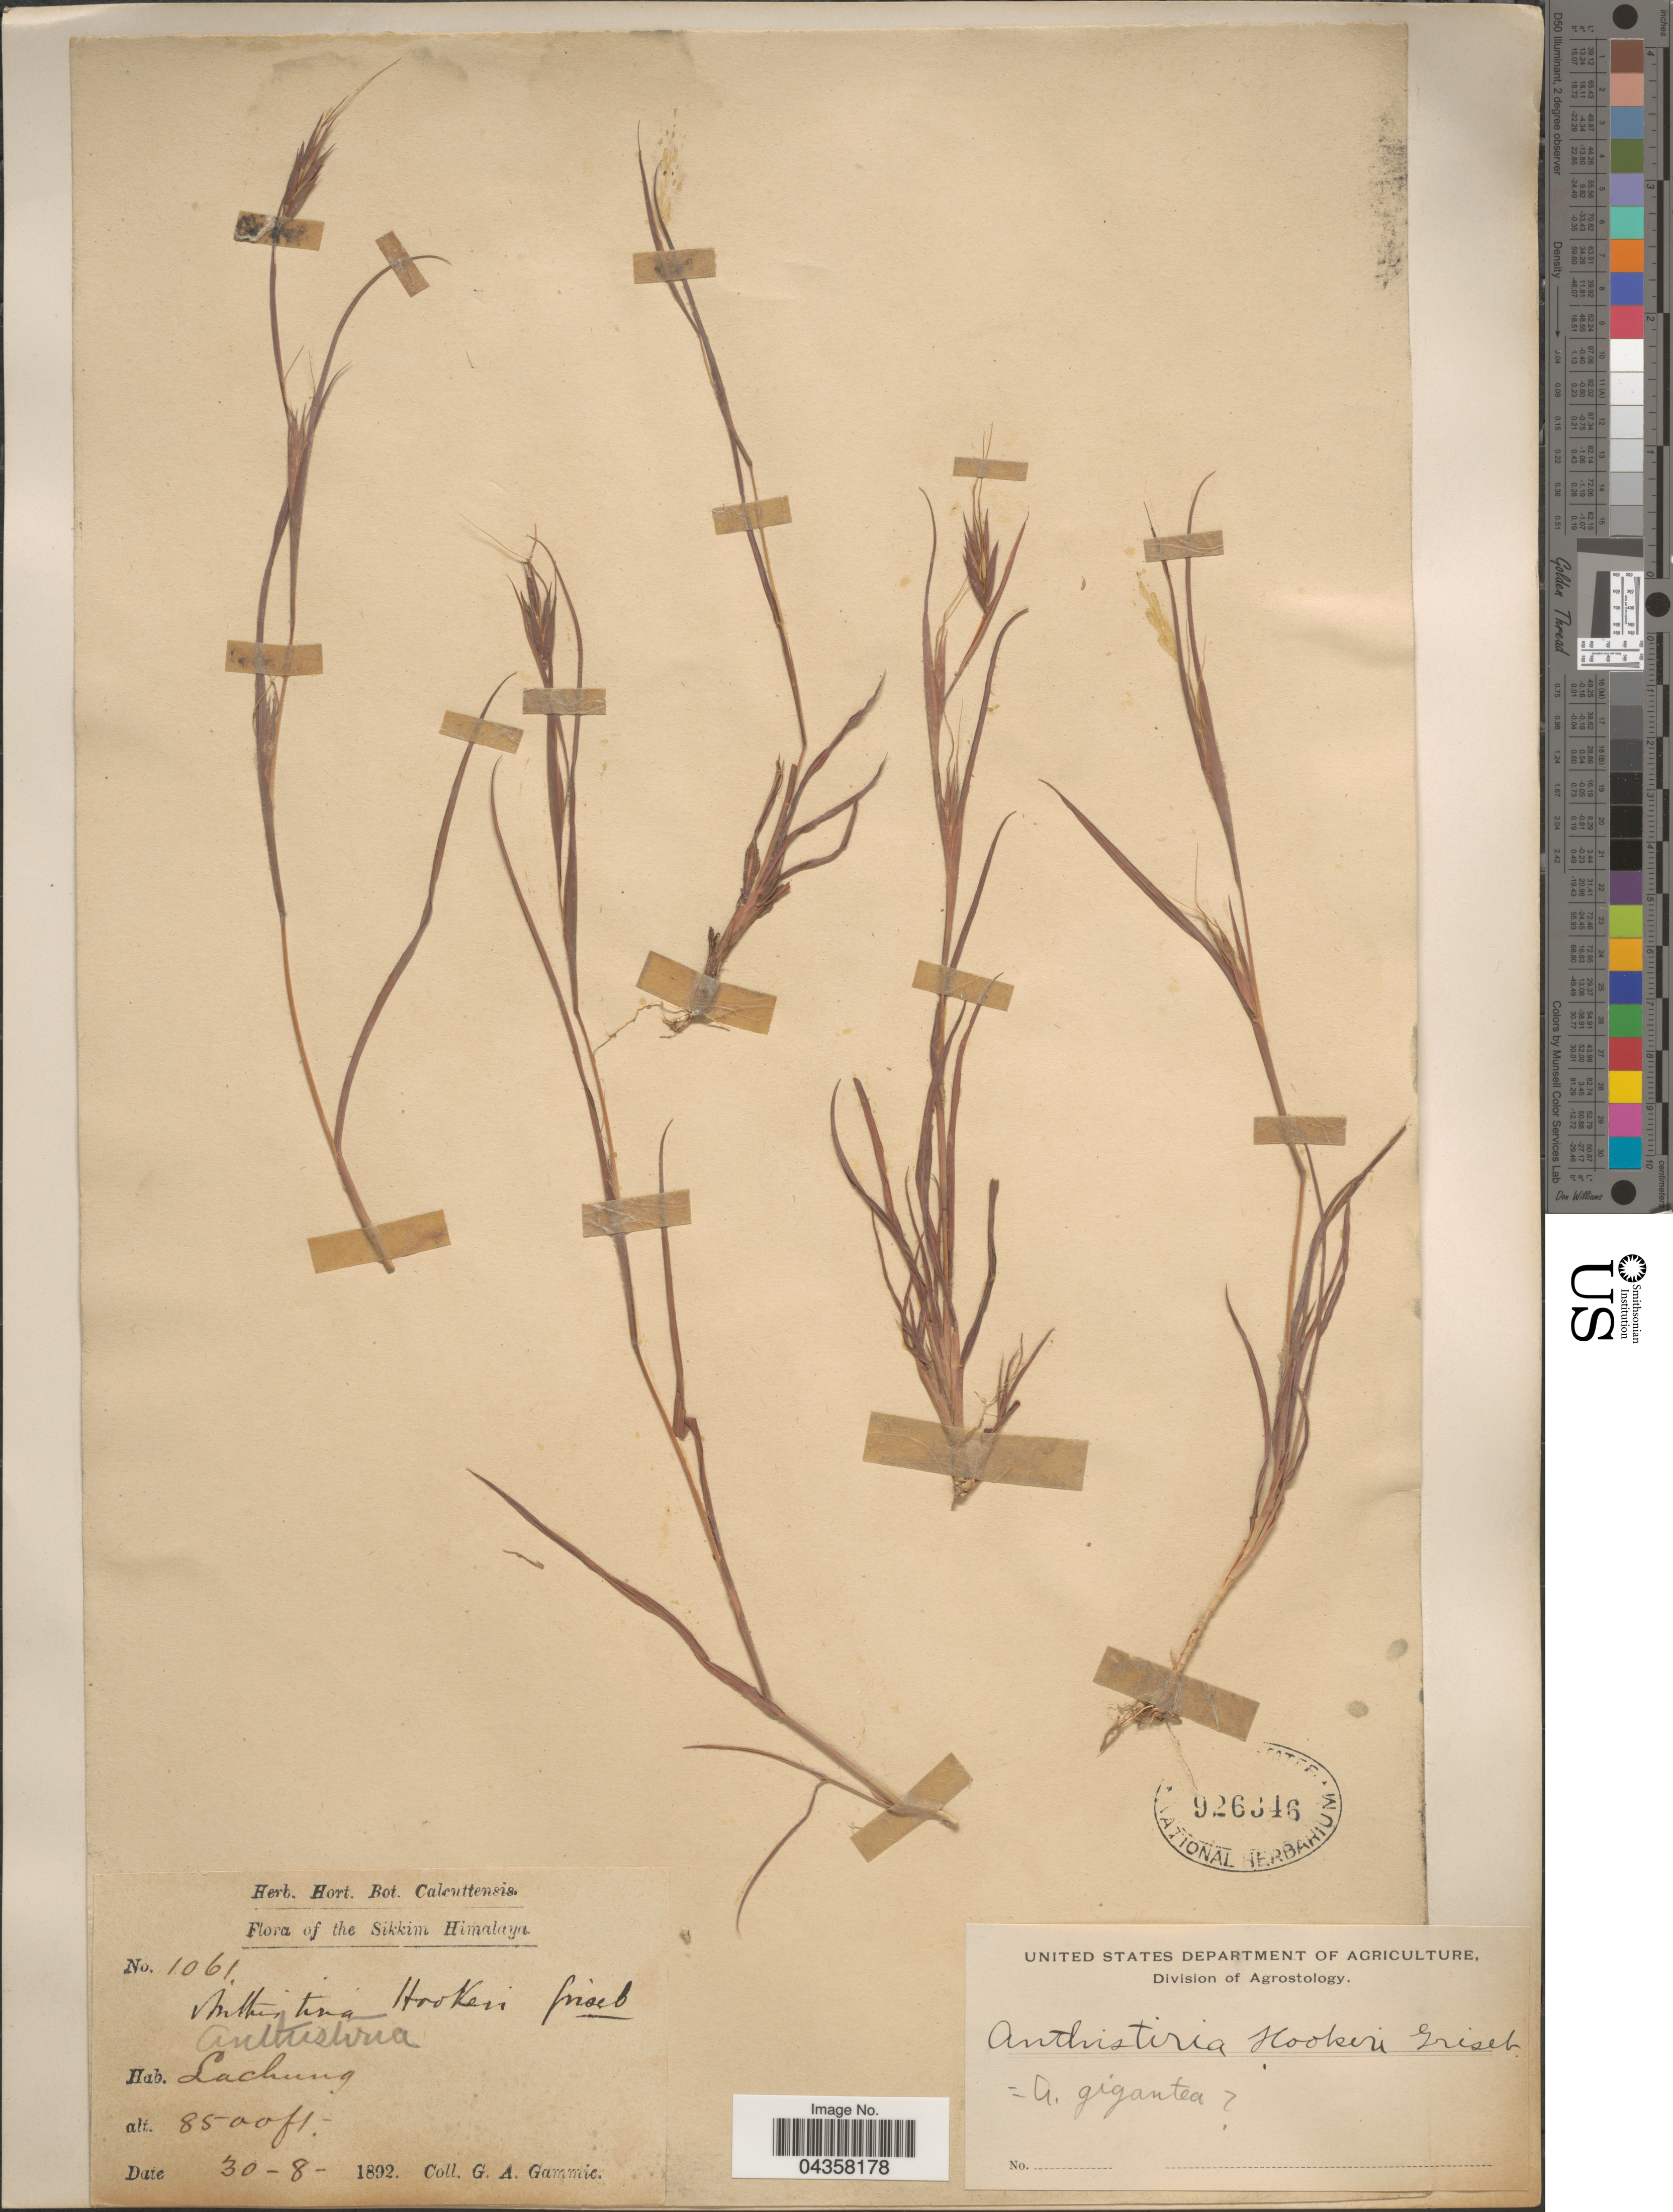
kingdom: Plantae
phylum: Tracheophyta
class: Liliopsida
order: Poales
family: Poaceae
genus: Themeda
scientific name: Themeda hookeri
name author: (Griseb.) A. Camus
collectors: G. Gammie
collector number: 1061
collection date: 1892-08-30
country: India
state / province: Sikkim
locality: The Sikkim Himalaya. Lachung.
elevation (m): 2591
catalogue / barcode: US 926346